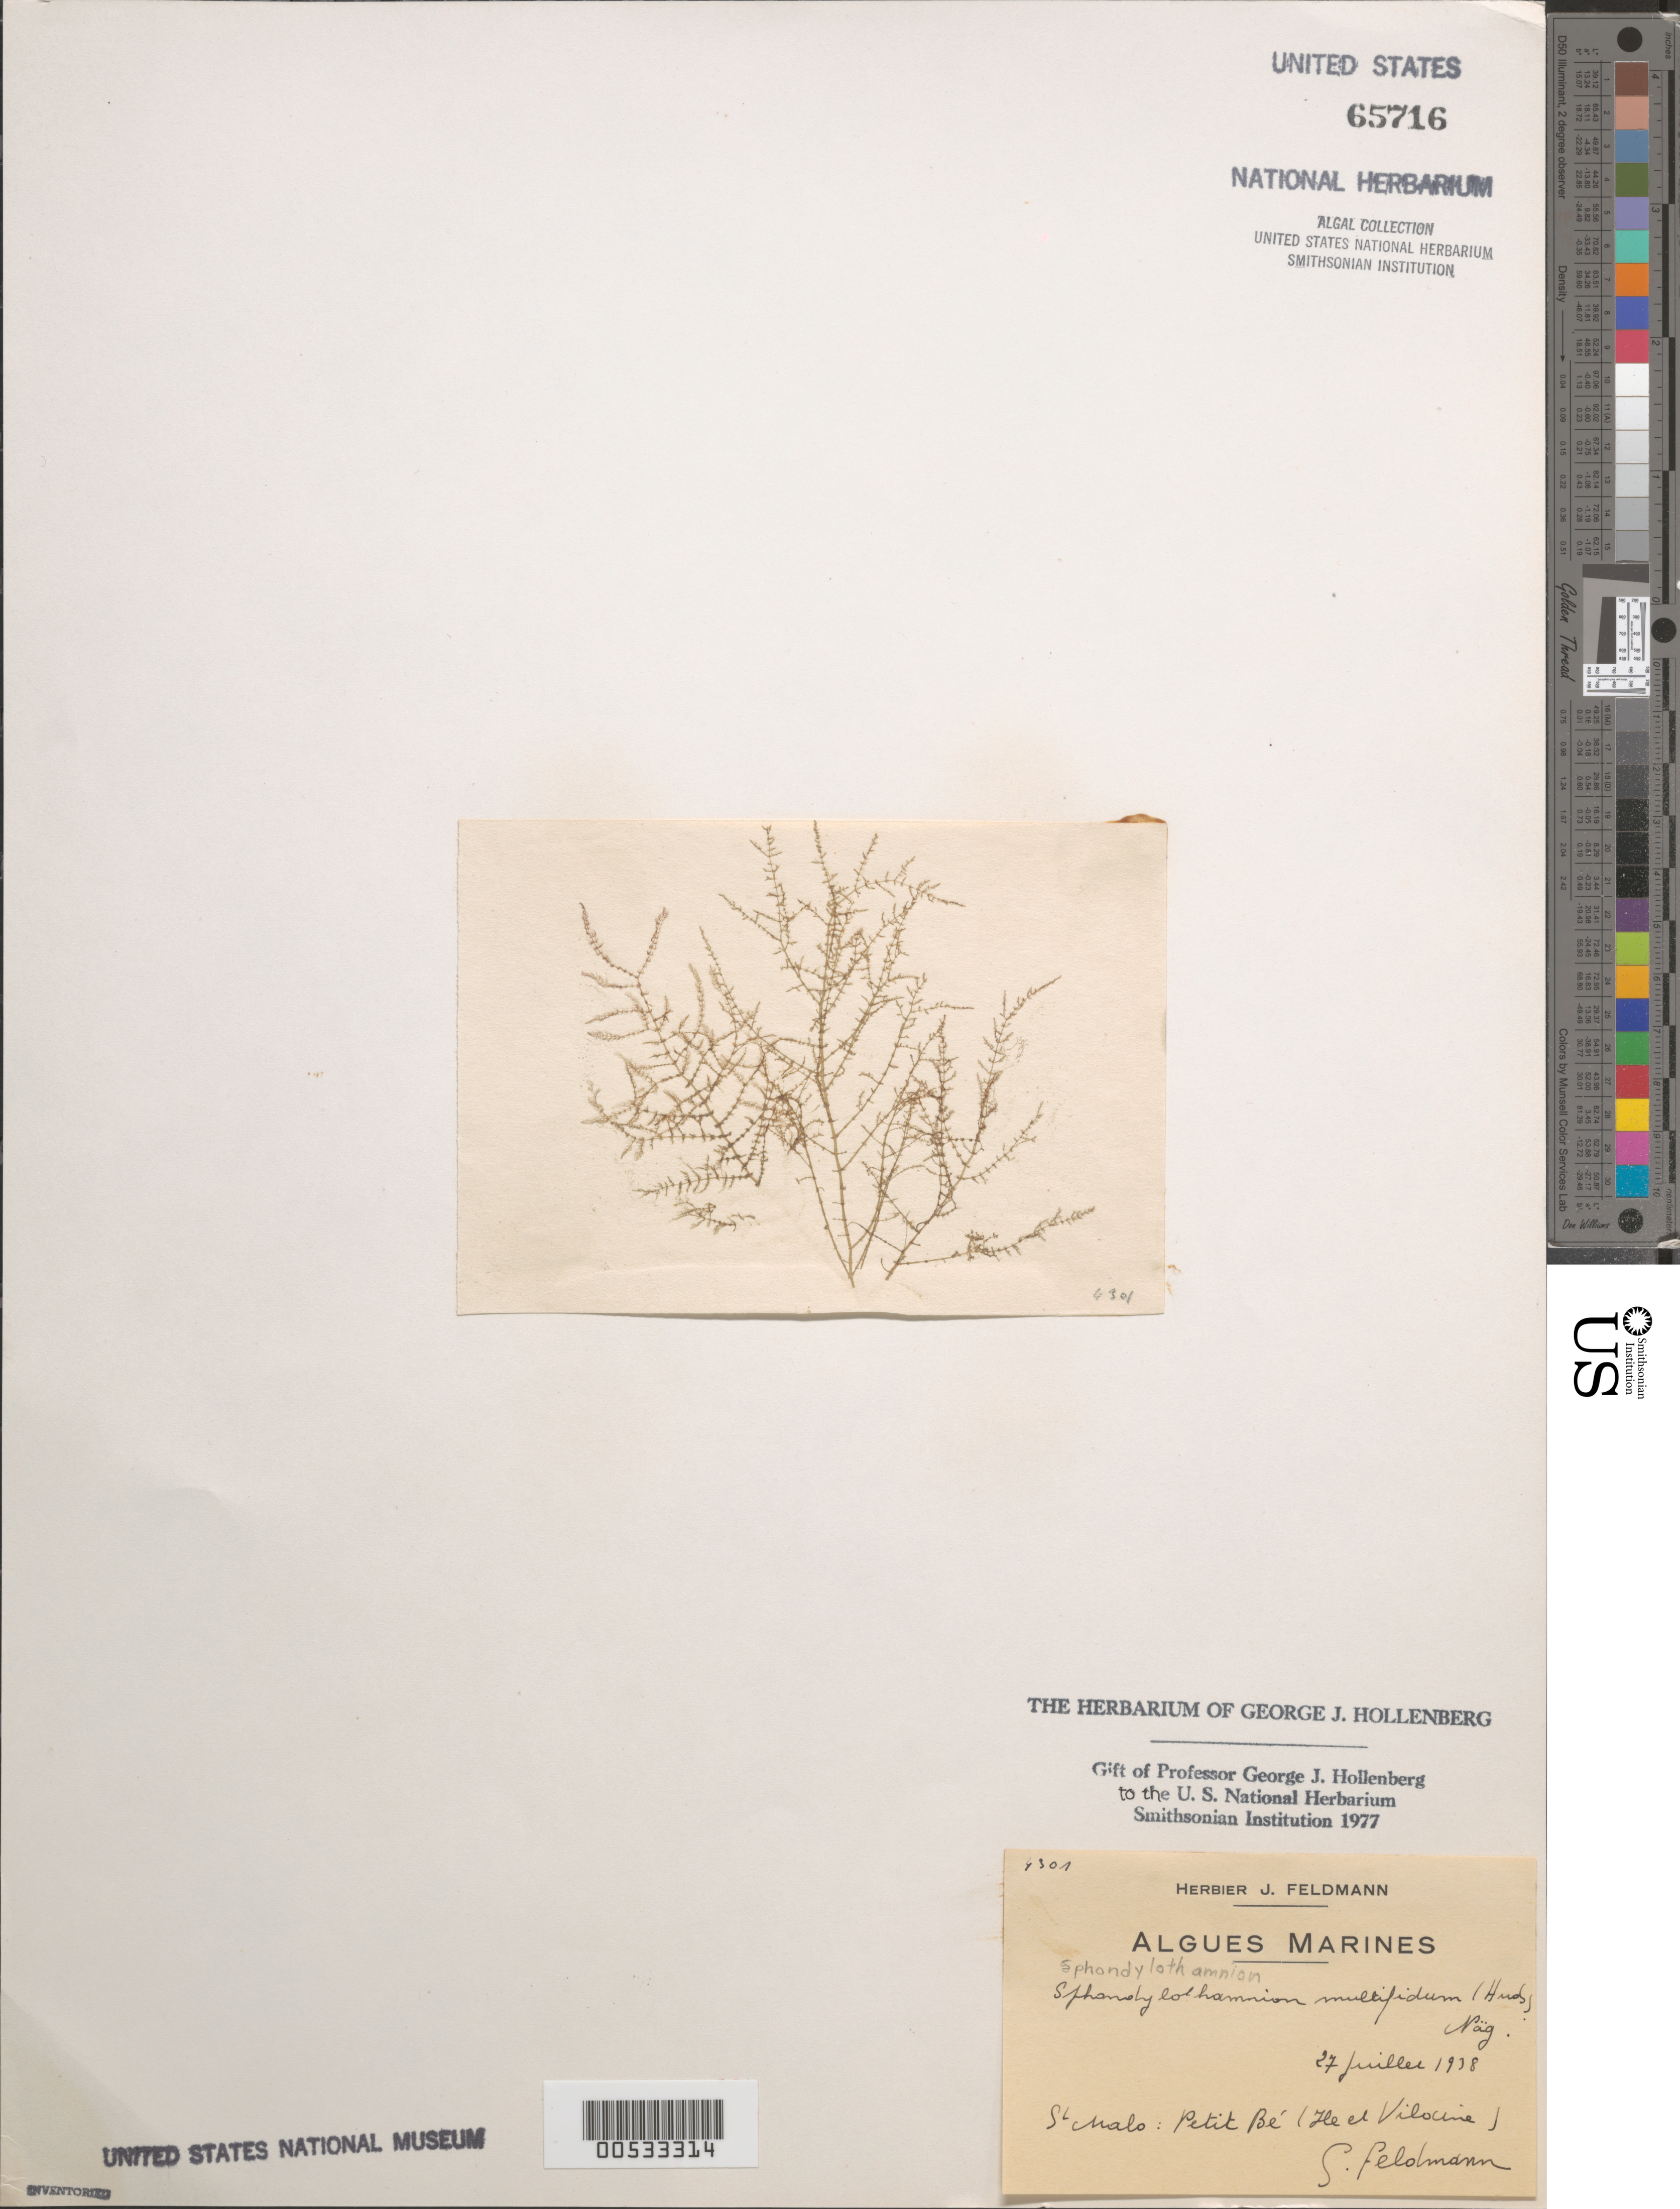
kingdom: Plantae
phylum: Rhodophyta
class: Florideophyceae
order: Ceramiales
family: Wrangeliaceae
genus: Sphondylothamnion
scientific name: Sphondylothamnion multifidum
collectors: J. Feldmann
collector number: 4301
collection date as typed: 27 Jul 1938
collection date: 1938-07-27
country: France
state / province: Bretagne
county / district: Ille-et-Vilaine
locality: Petit Be, St. Malo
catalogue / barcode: US 65716